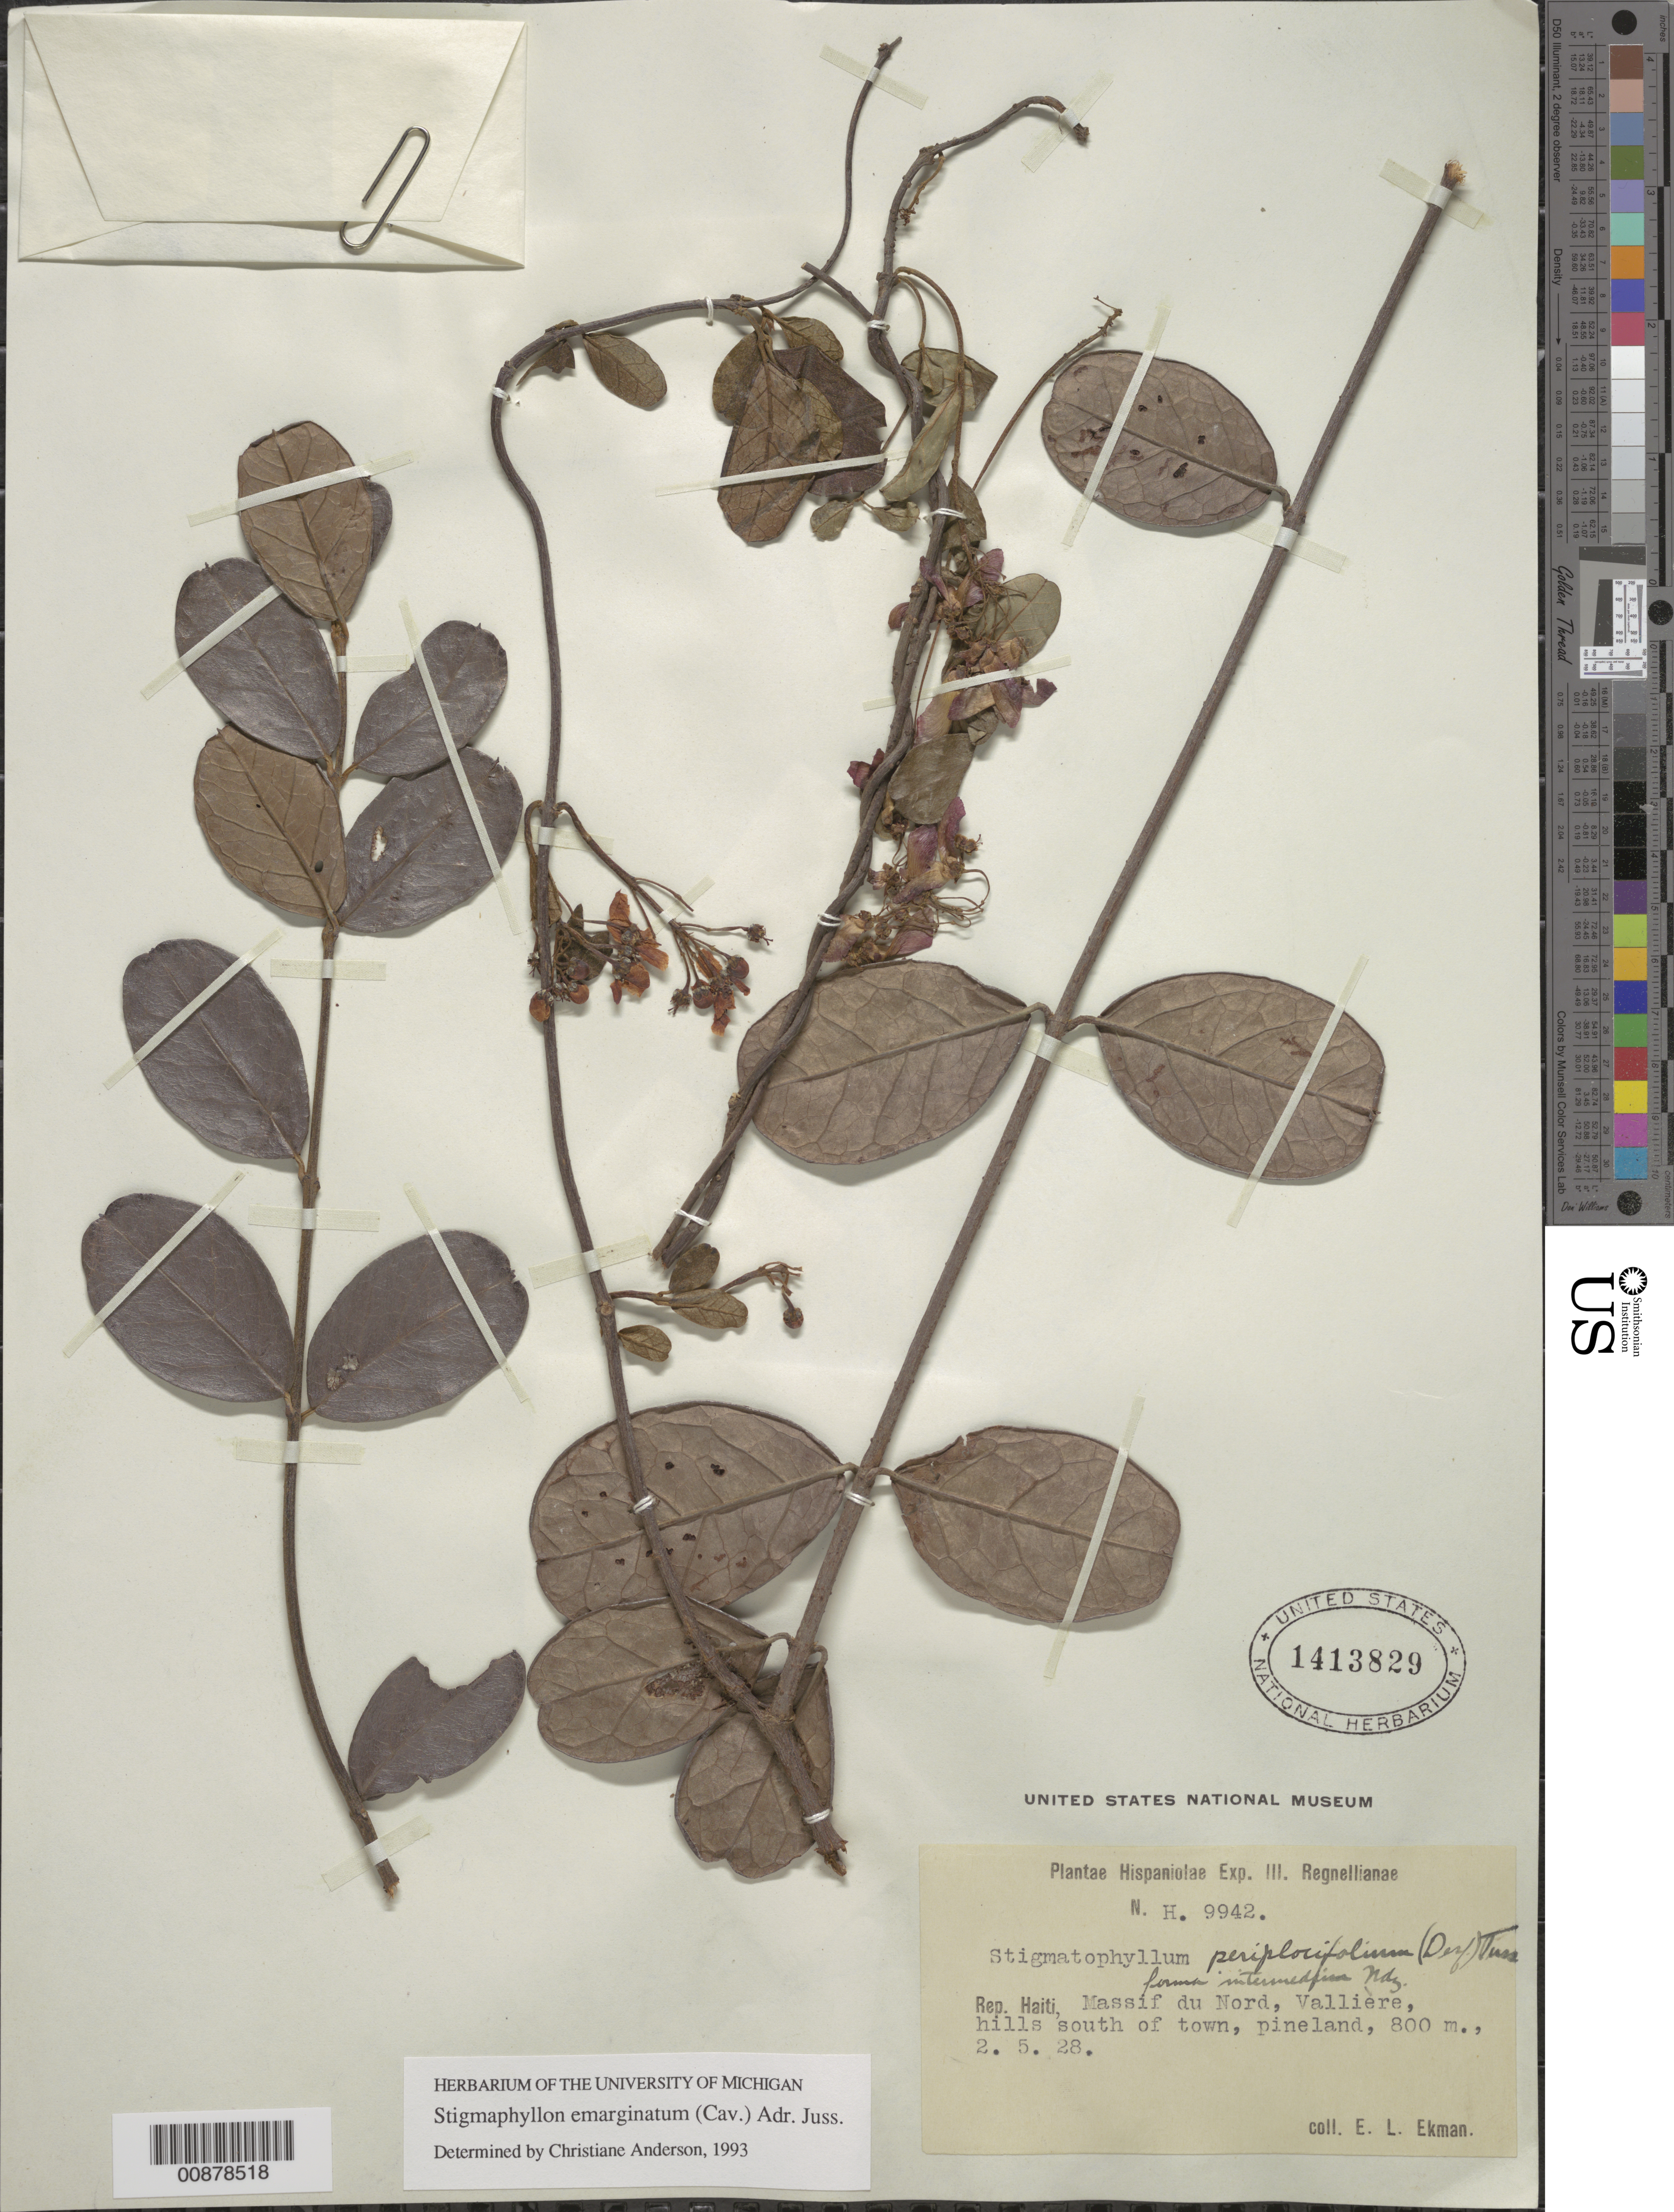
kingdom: Plantae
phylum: Tracheophyta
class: Magnoliopsida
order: Malpighiales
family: Malpighiaceae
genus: Stigmaphyllon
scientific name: Stigmaphyllon emarginatum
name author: (Cav.) A. Juss.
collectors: E. L. Ekman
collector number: H. 9942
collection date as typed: Transcribed d/m/y: 2/5/28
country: Haiti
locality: Hispaniolae. Massif du Nord, Valliere, hills south of town.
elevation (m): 800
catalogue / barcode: US 1413829